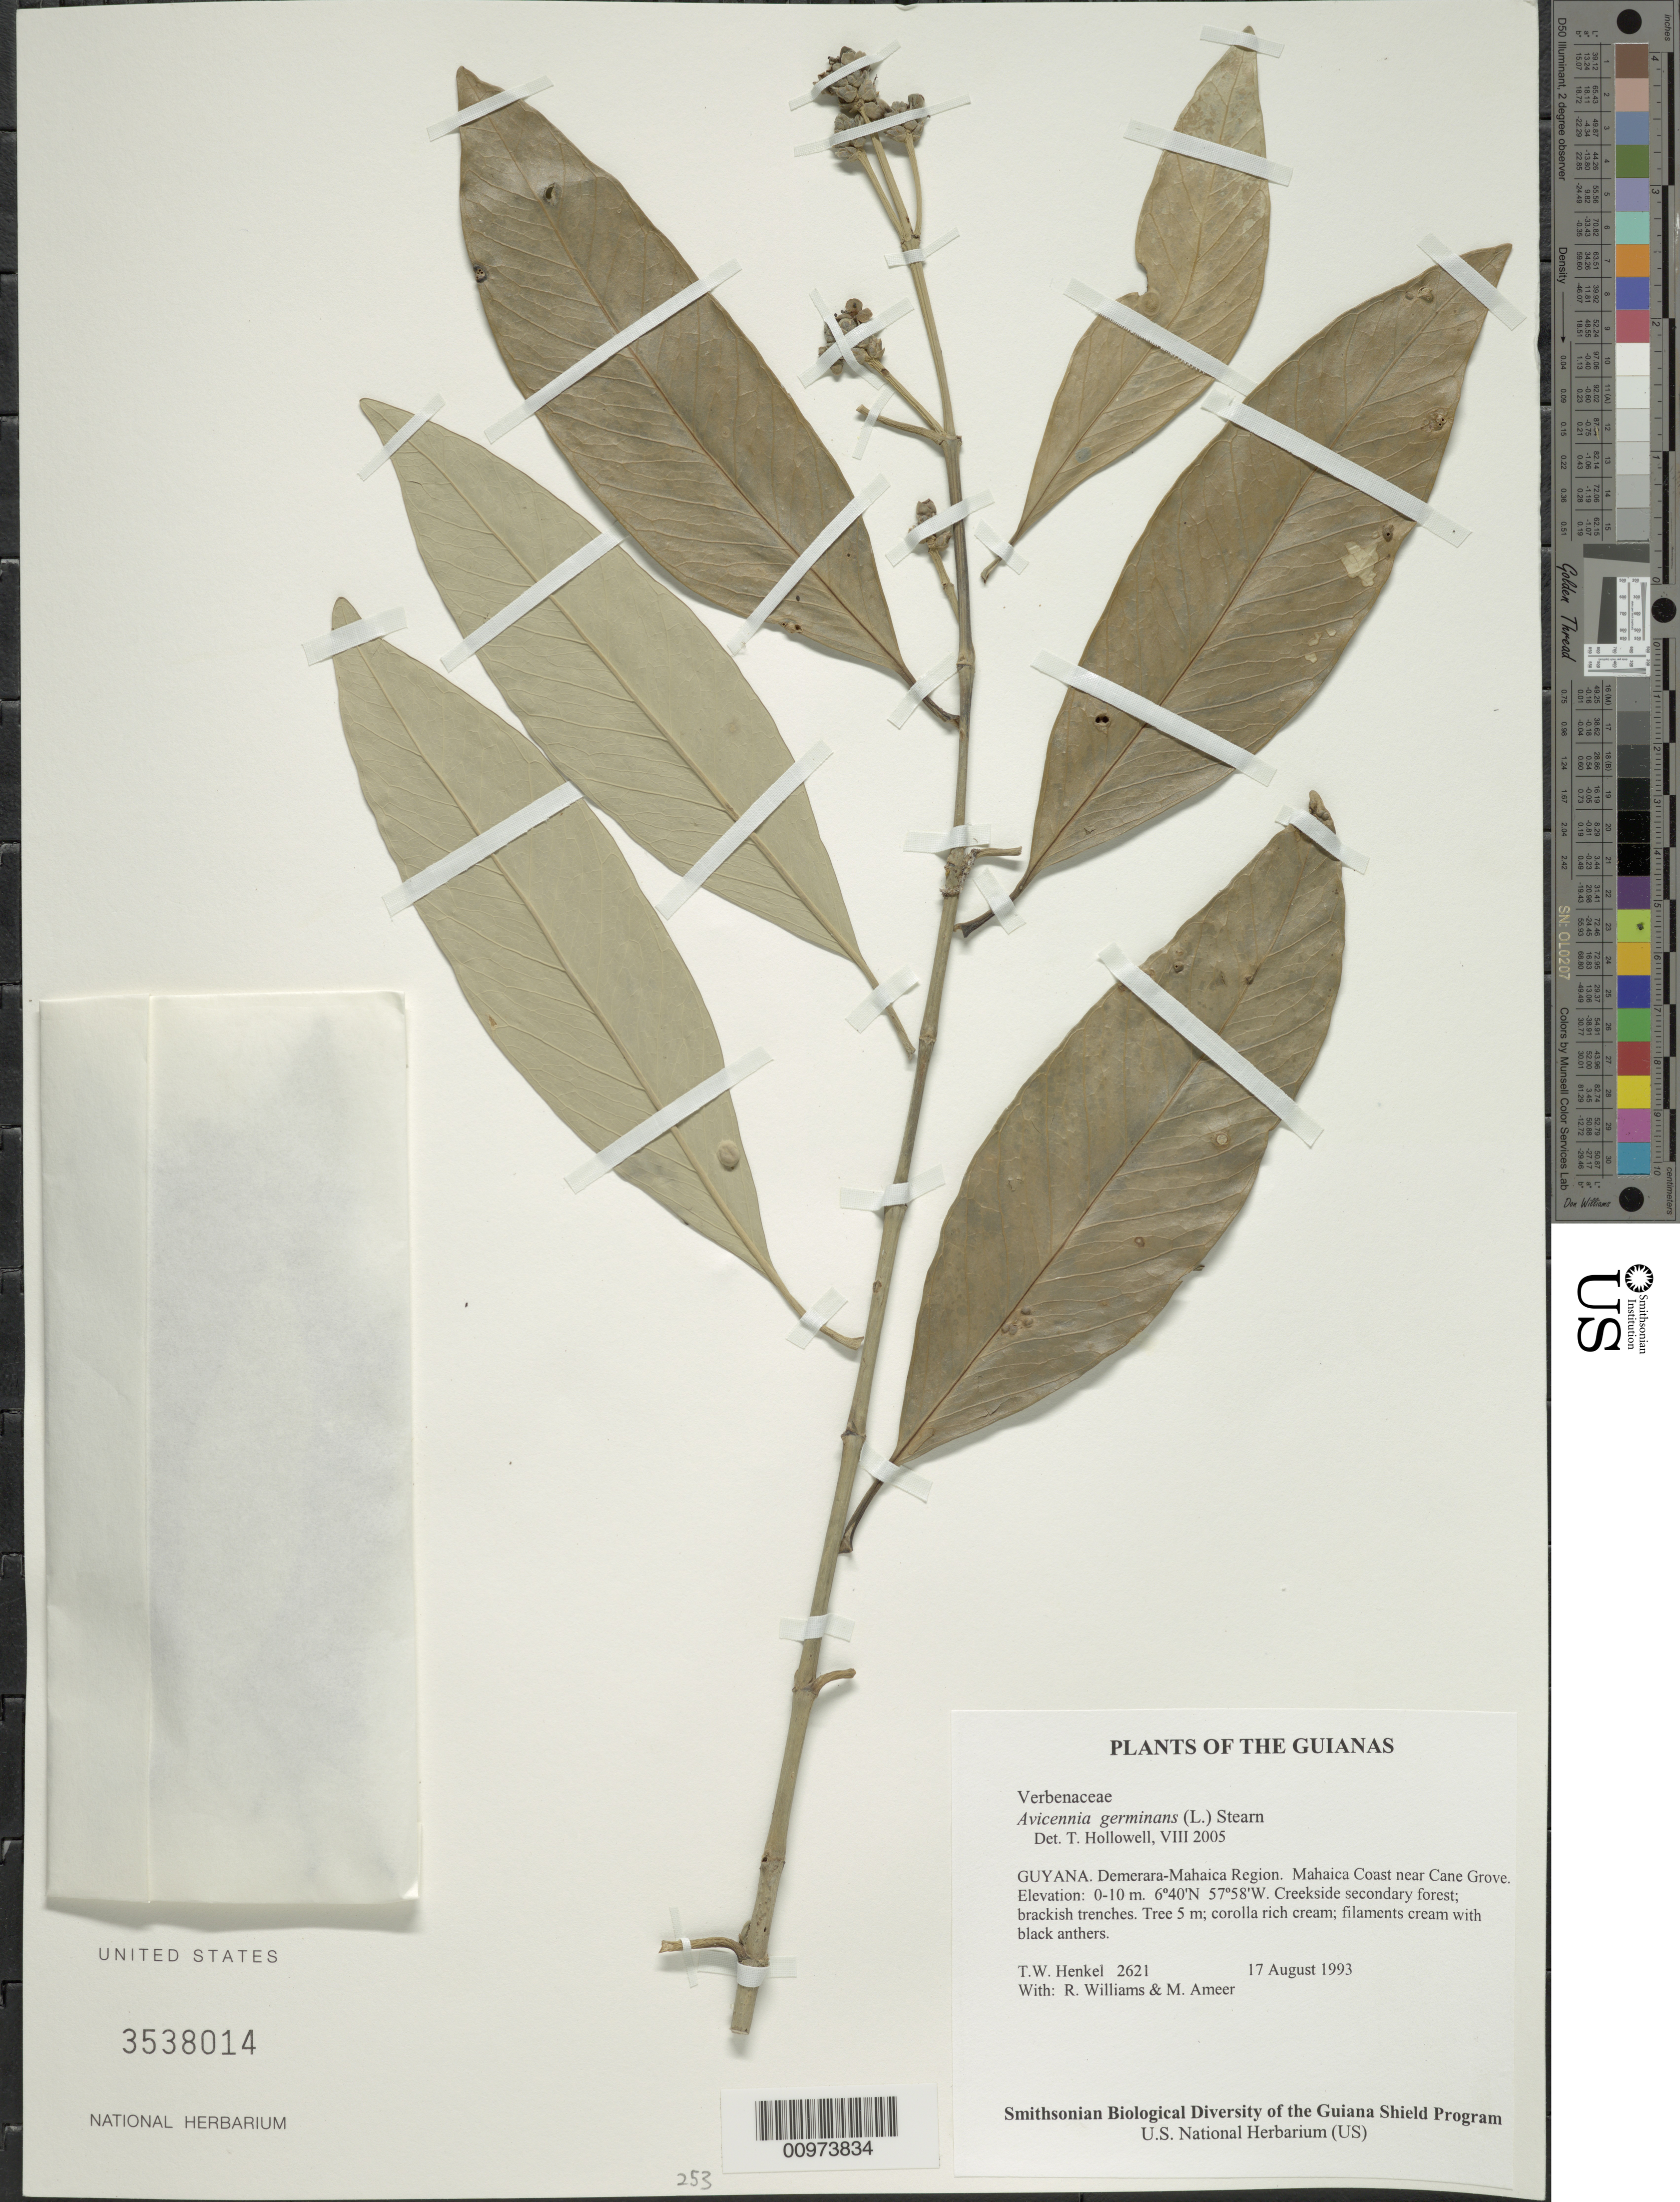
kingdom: Plantae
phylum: Tracheophyta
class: Magnoliopsida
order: Lamiales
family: Acanthaceae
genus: Avicennia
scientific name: Avicennia germinans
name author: (L.) L.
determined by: Hollowell, T. H., (BOT), Smithsonian Institution - National Museum of Natural History (UNITED STATES)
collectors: T. Henkel, R. Williams & M. Ameer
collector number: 2621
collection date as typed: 17 August 1993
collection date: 1993-08-17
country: Guyana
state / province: Demerara-Mahaica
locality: Mahaica Coast near Cane Grove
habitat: Creekside secondary forest; brackish trenches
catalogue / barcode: US 3538014